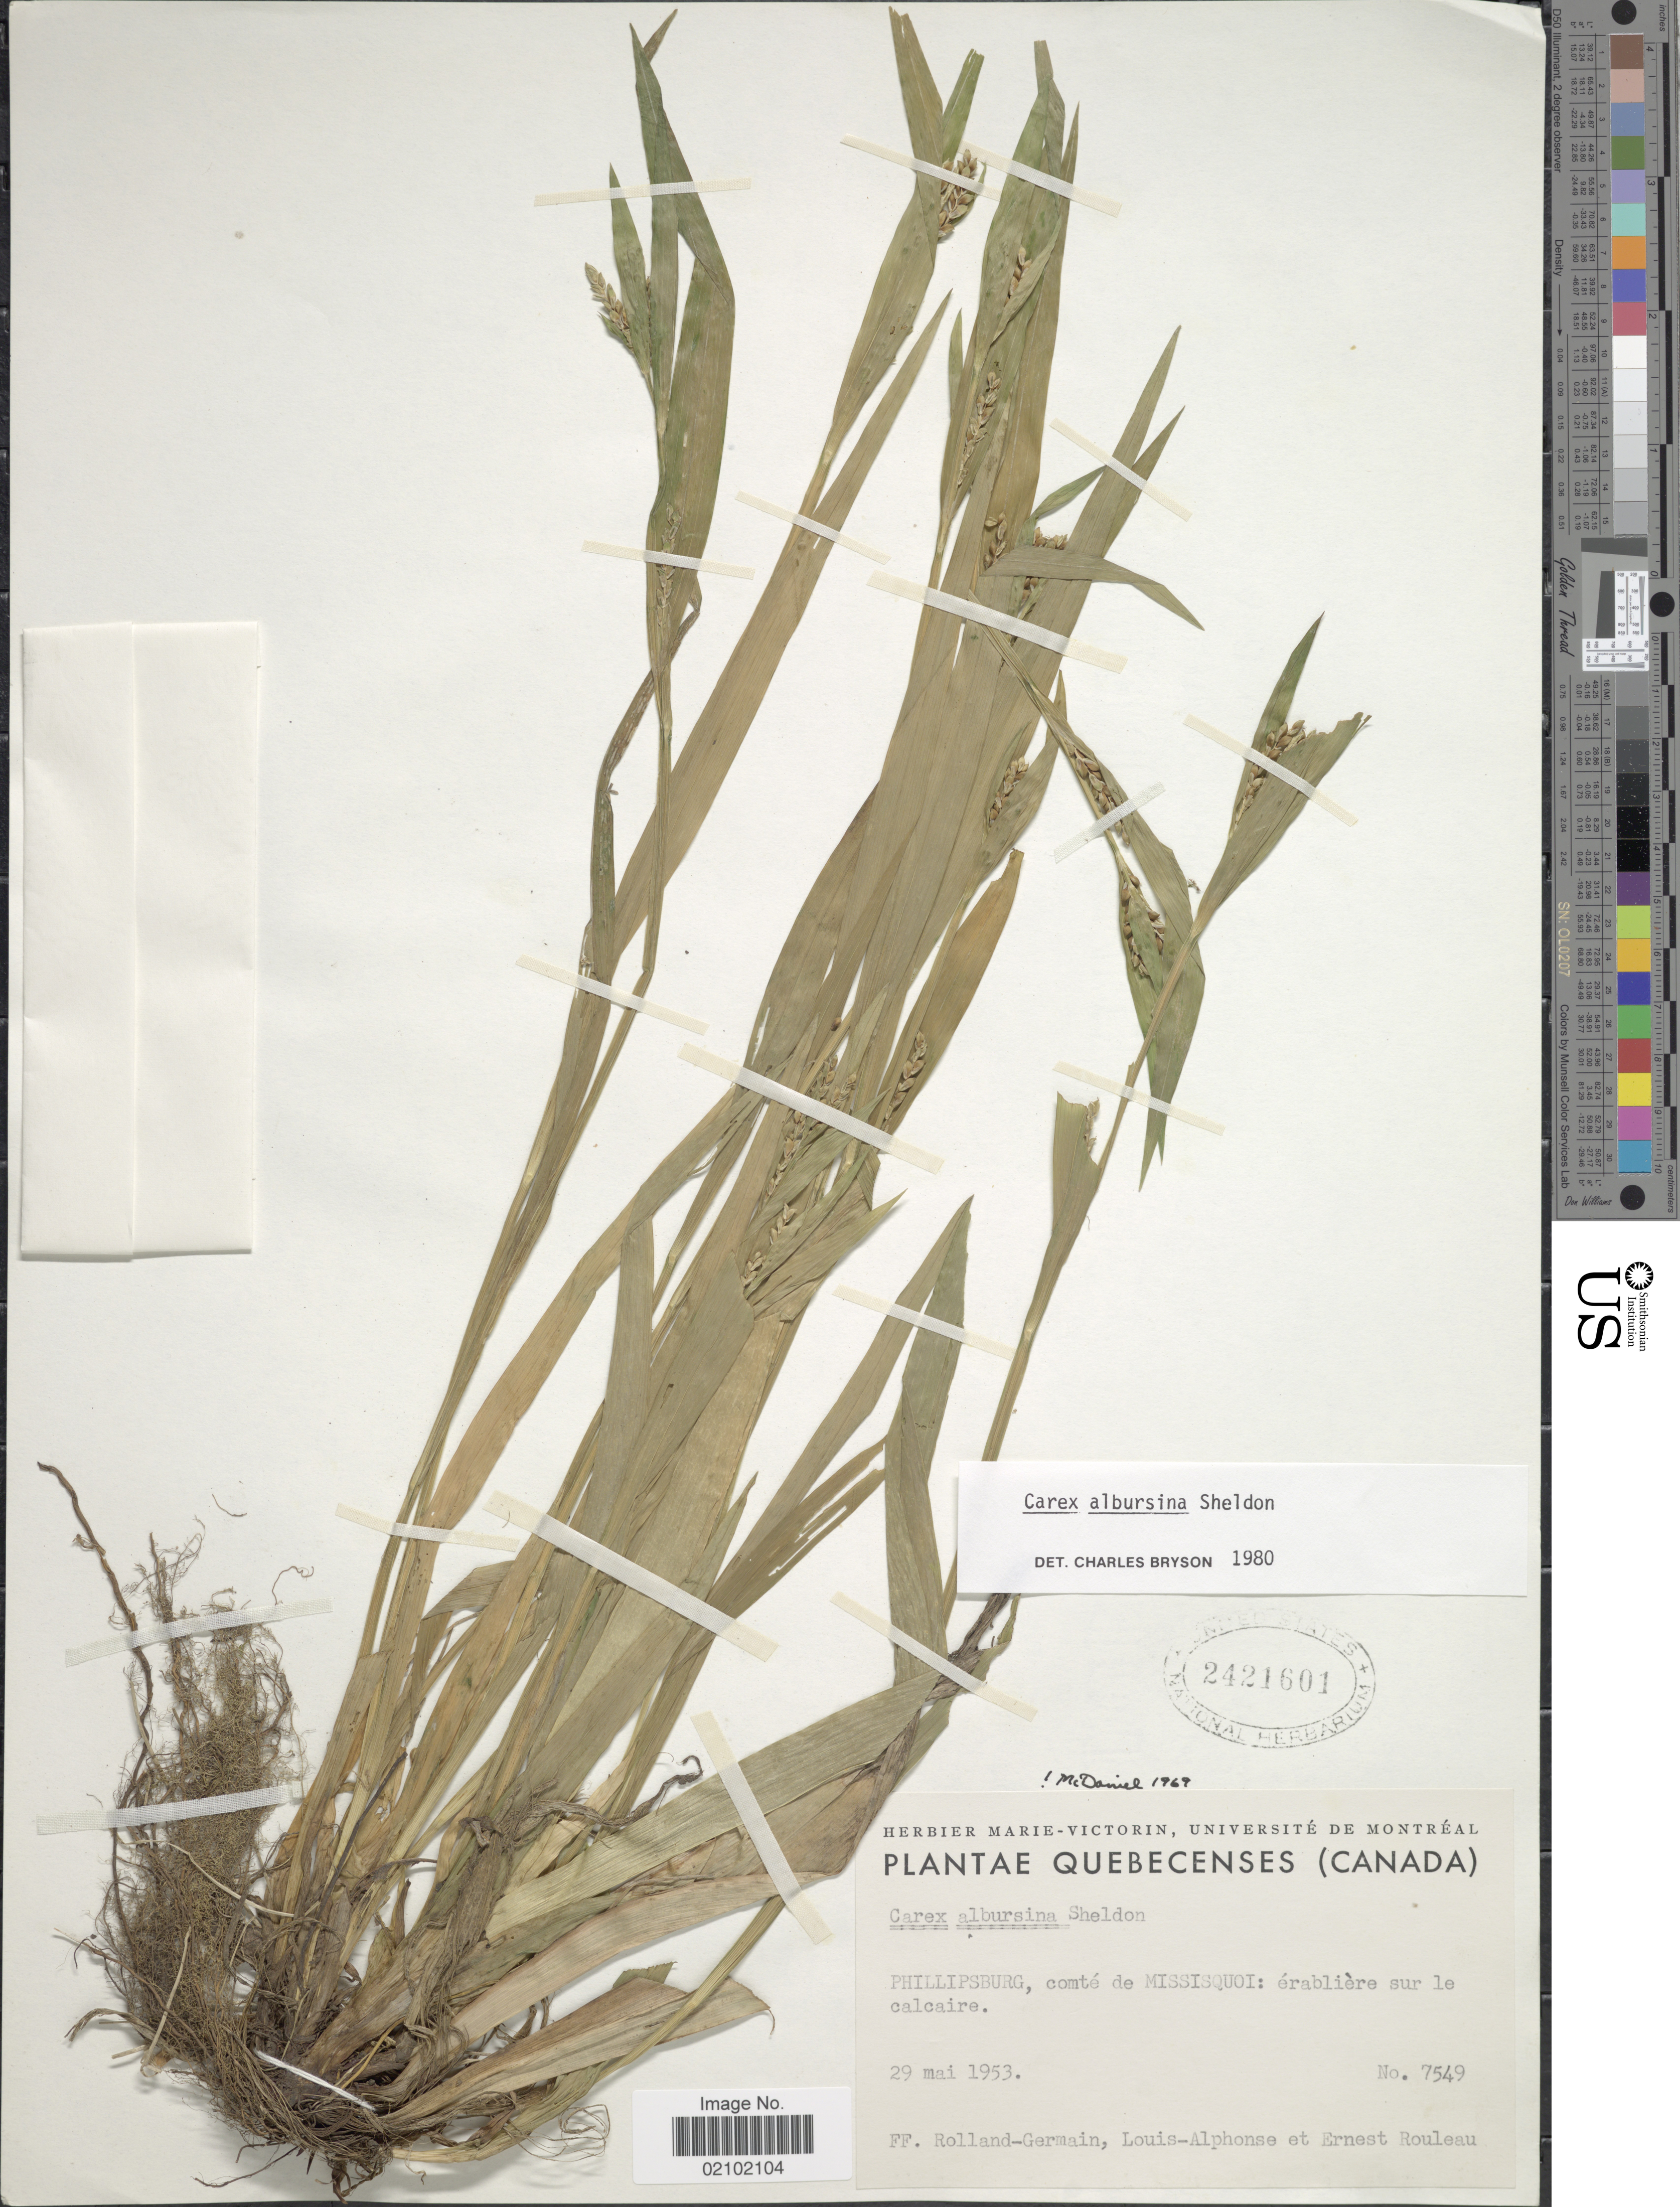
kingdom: Plantae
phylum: Tracheophyta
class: Liliopsida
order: Poales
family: Cyperaceae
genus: Carex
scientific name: Carex albursina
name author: E. Sheld.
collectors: Rolland-Germain, Louis-Alphonse & E. Rouleau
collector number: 7549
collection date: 1953-05-29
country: Canada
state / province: Quebec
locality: Phillipsburg, comté de Missisquoi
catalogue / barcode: US 2421601